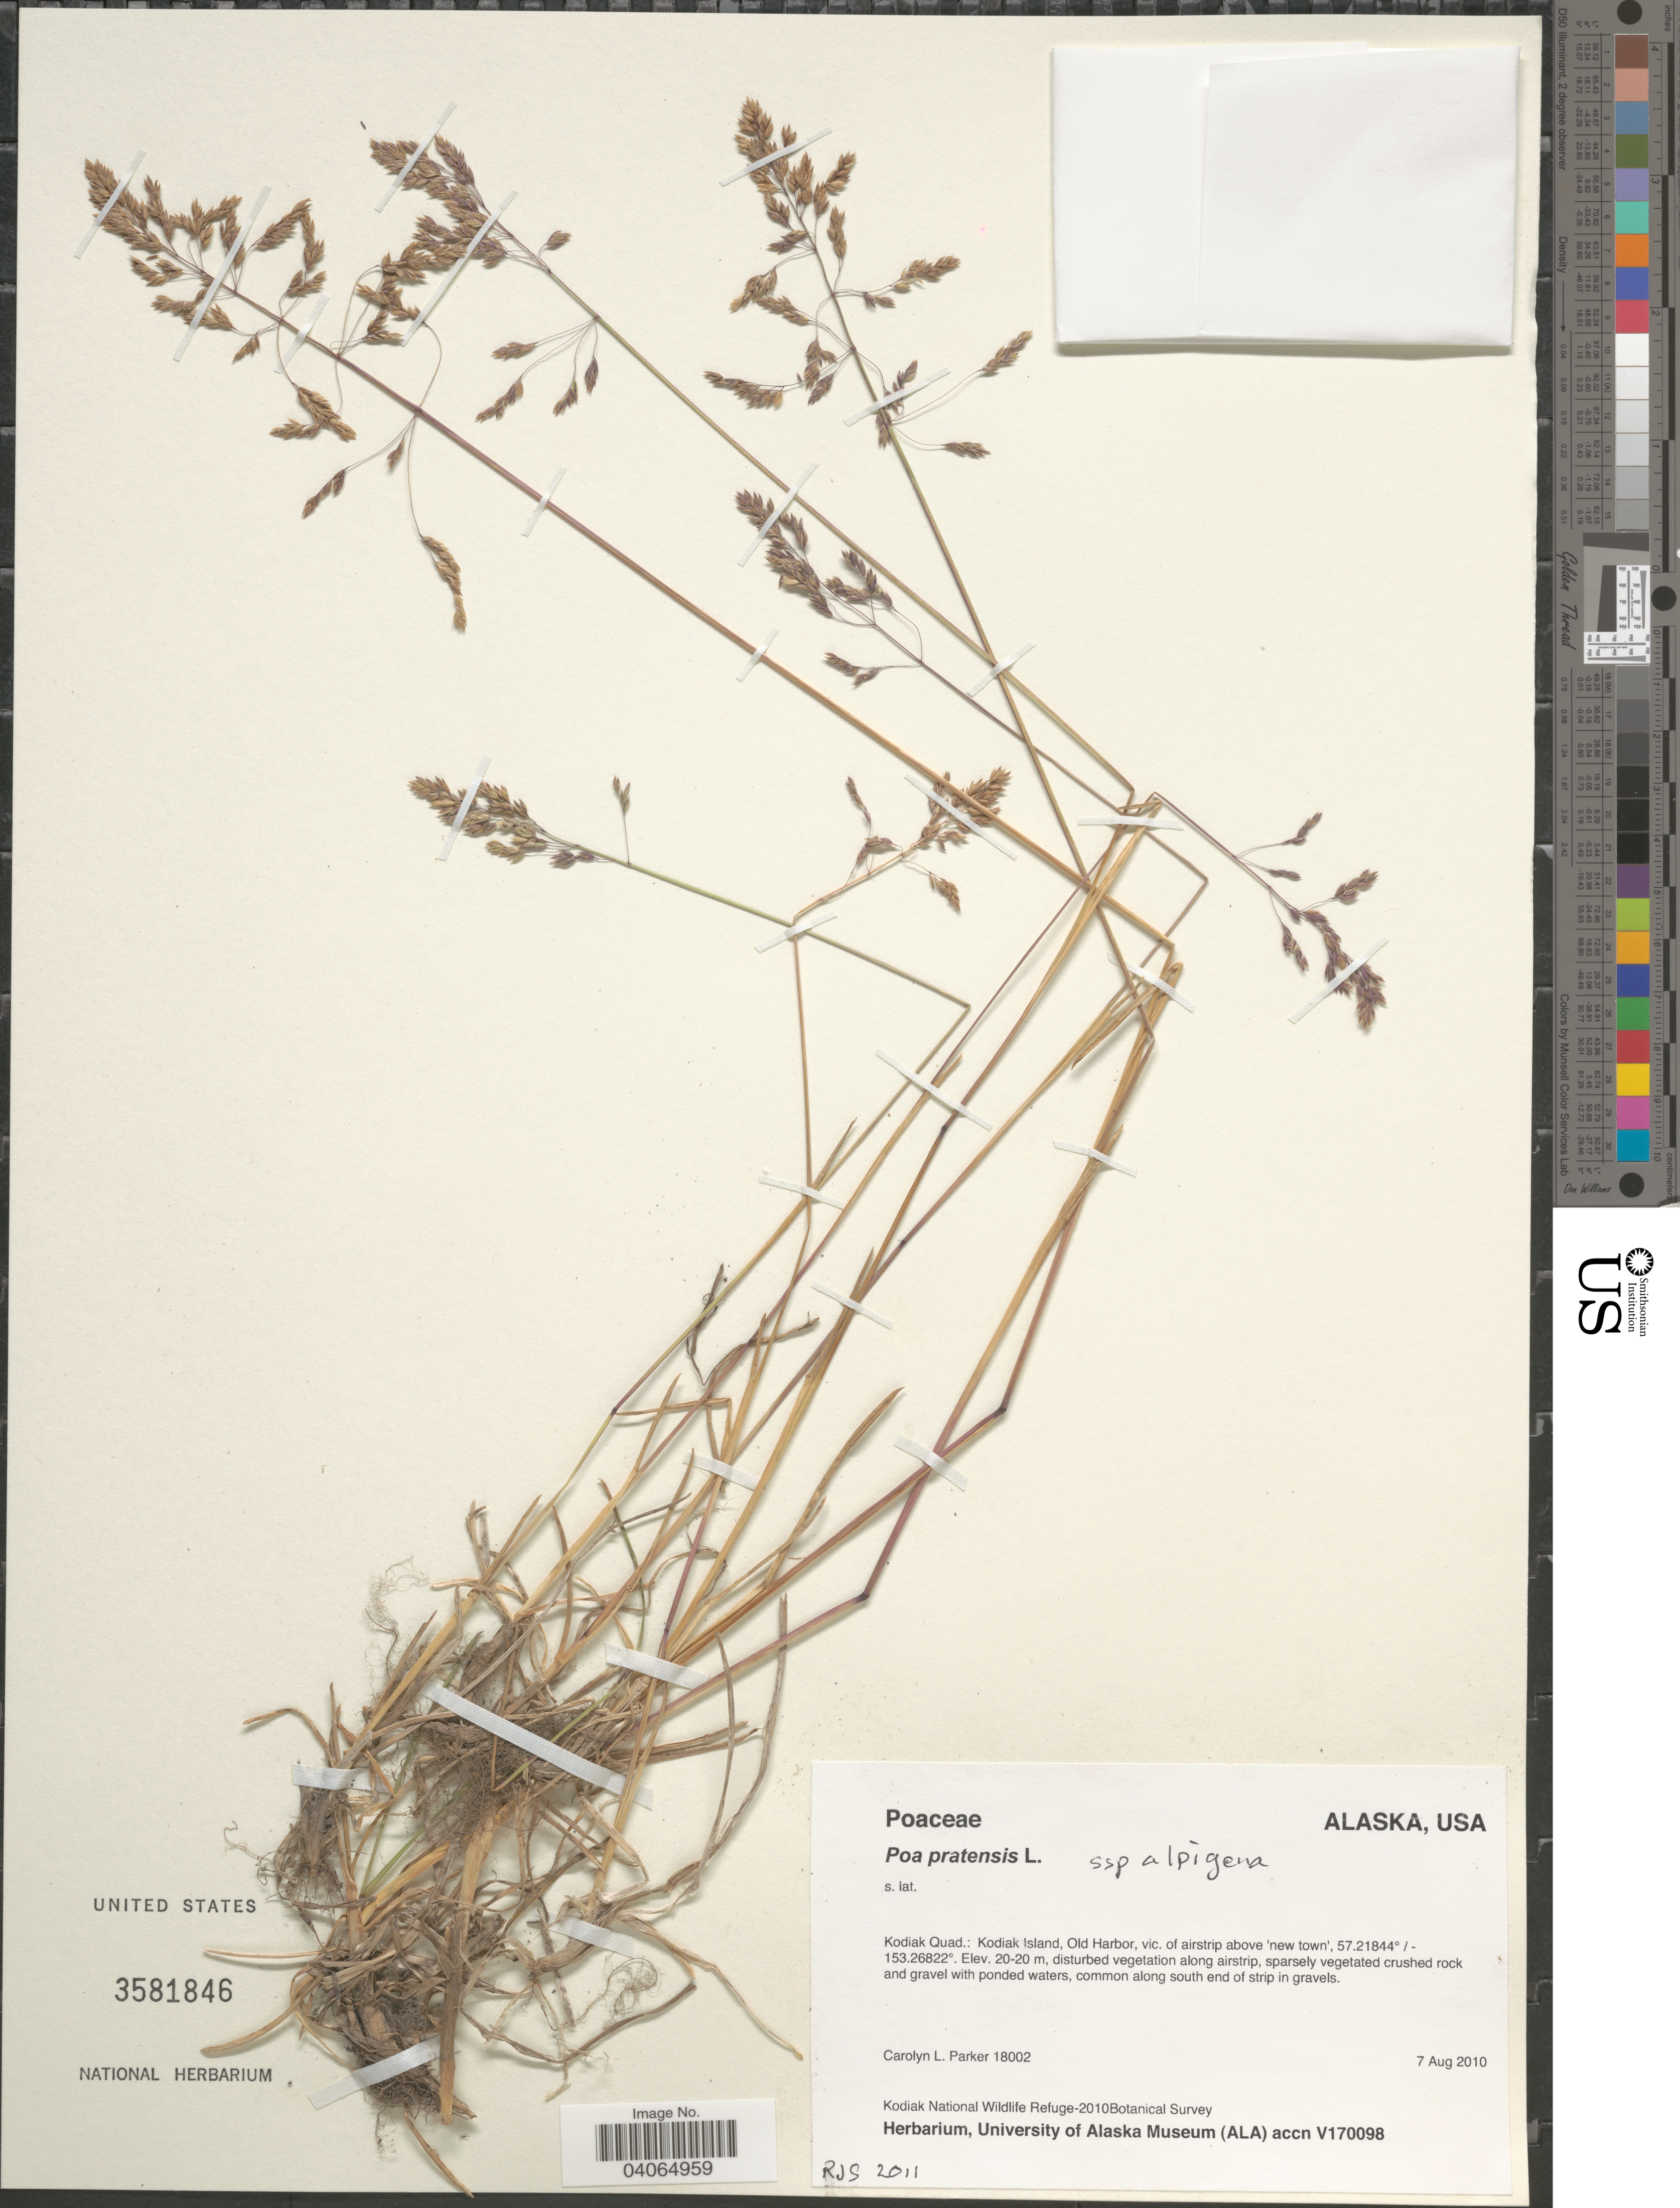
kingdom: Plantae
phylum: Tracheophyta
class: Liliopsida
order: Poales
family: Poaceae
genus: Poa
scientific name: Poa pratensis subsp. alpigena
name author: (Lindm.) Hiitonen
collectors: C. L. Parker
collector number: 18002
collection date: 2010-08-07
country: Canada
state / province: Ontario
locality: Kodiak Quad.: Kodiak Island, Old Harbor, vic. of airstrip above 'new town'. Along south end of strip in gravels. Kodiak National Wildlife Refuge-2010Botanical Survey.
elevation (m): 20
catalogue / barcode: US 3581846